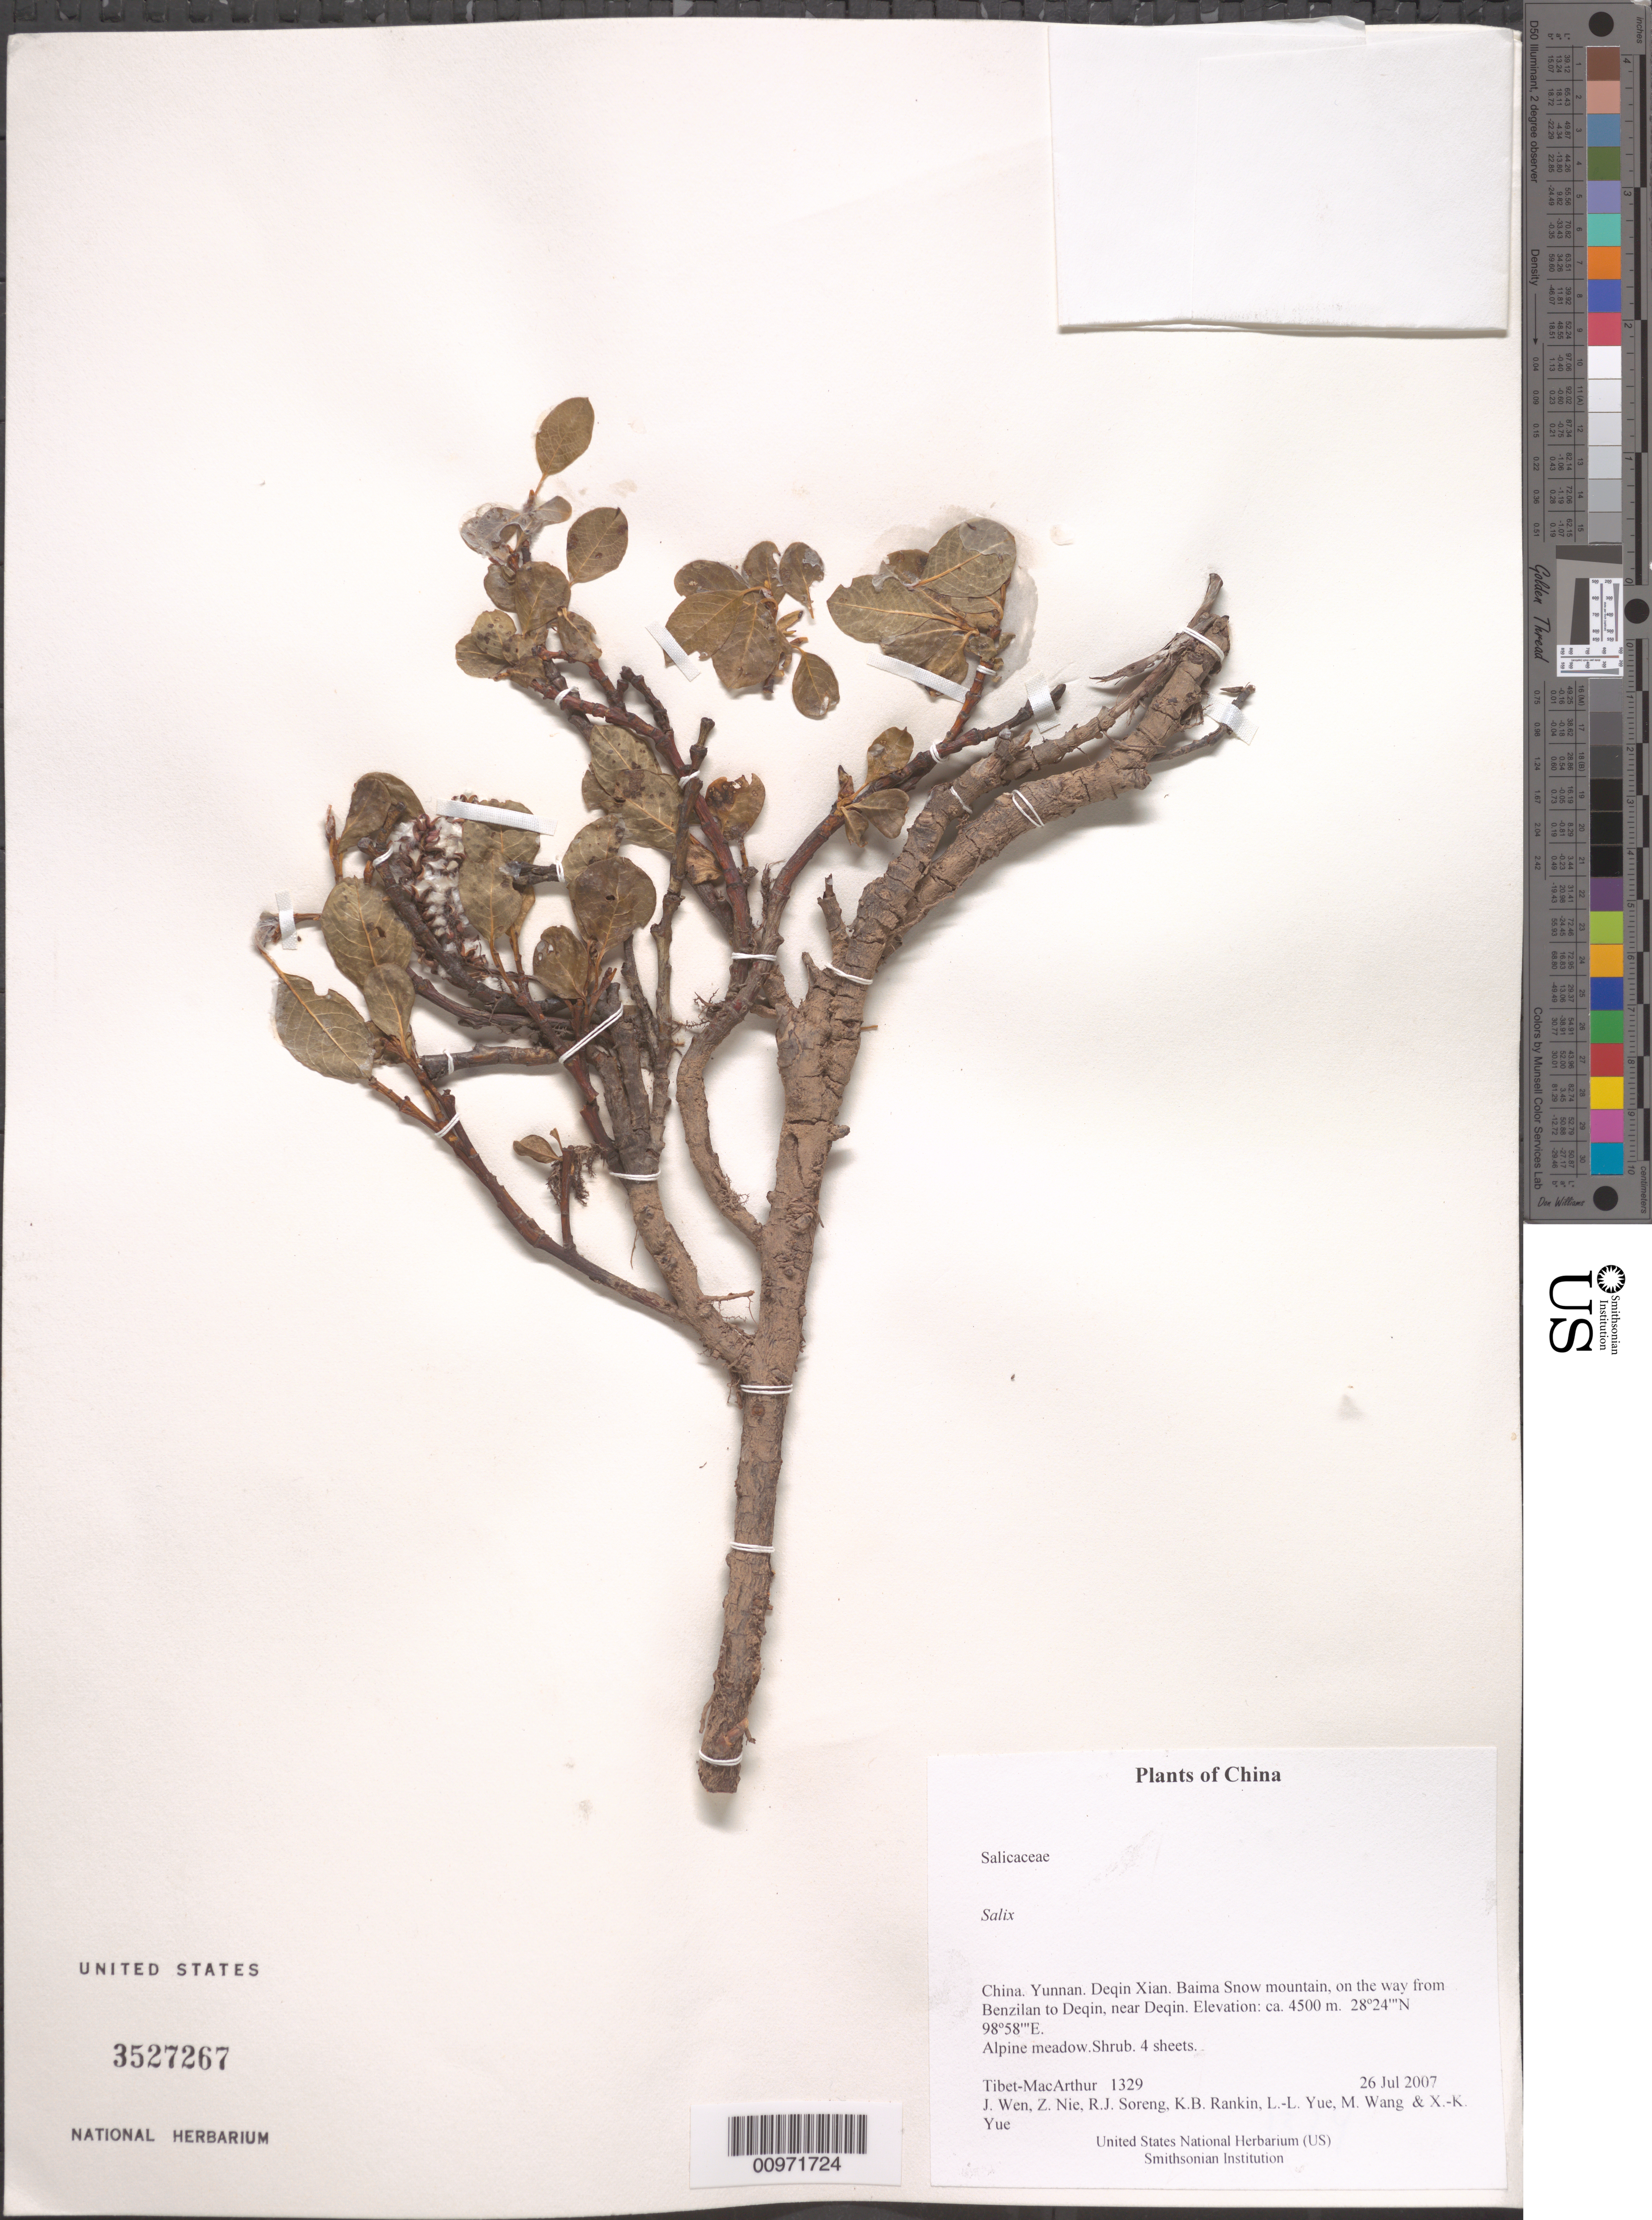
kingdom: Plantae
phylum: Tracheophyta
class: Magnoliopsida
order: Malpighiales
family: Salicaceae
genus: Salix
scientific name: Salix sp.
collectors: Tibet-MacArthur, J. Wen, Z. Nie, R. J. Soreng, K. Rankin, L. Yue, M. Wang & X. Yue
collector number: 1329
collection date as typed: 26 Jul 2007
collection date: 2007-07-26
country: China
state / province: Yunnan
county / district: Deqin Xian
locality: Baima Snow mountain, on the way from Benzilan to Deqin, near Deqin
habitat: Alpine meadow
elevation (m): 4500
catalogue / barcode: US 3527267